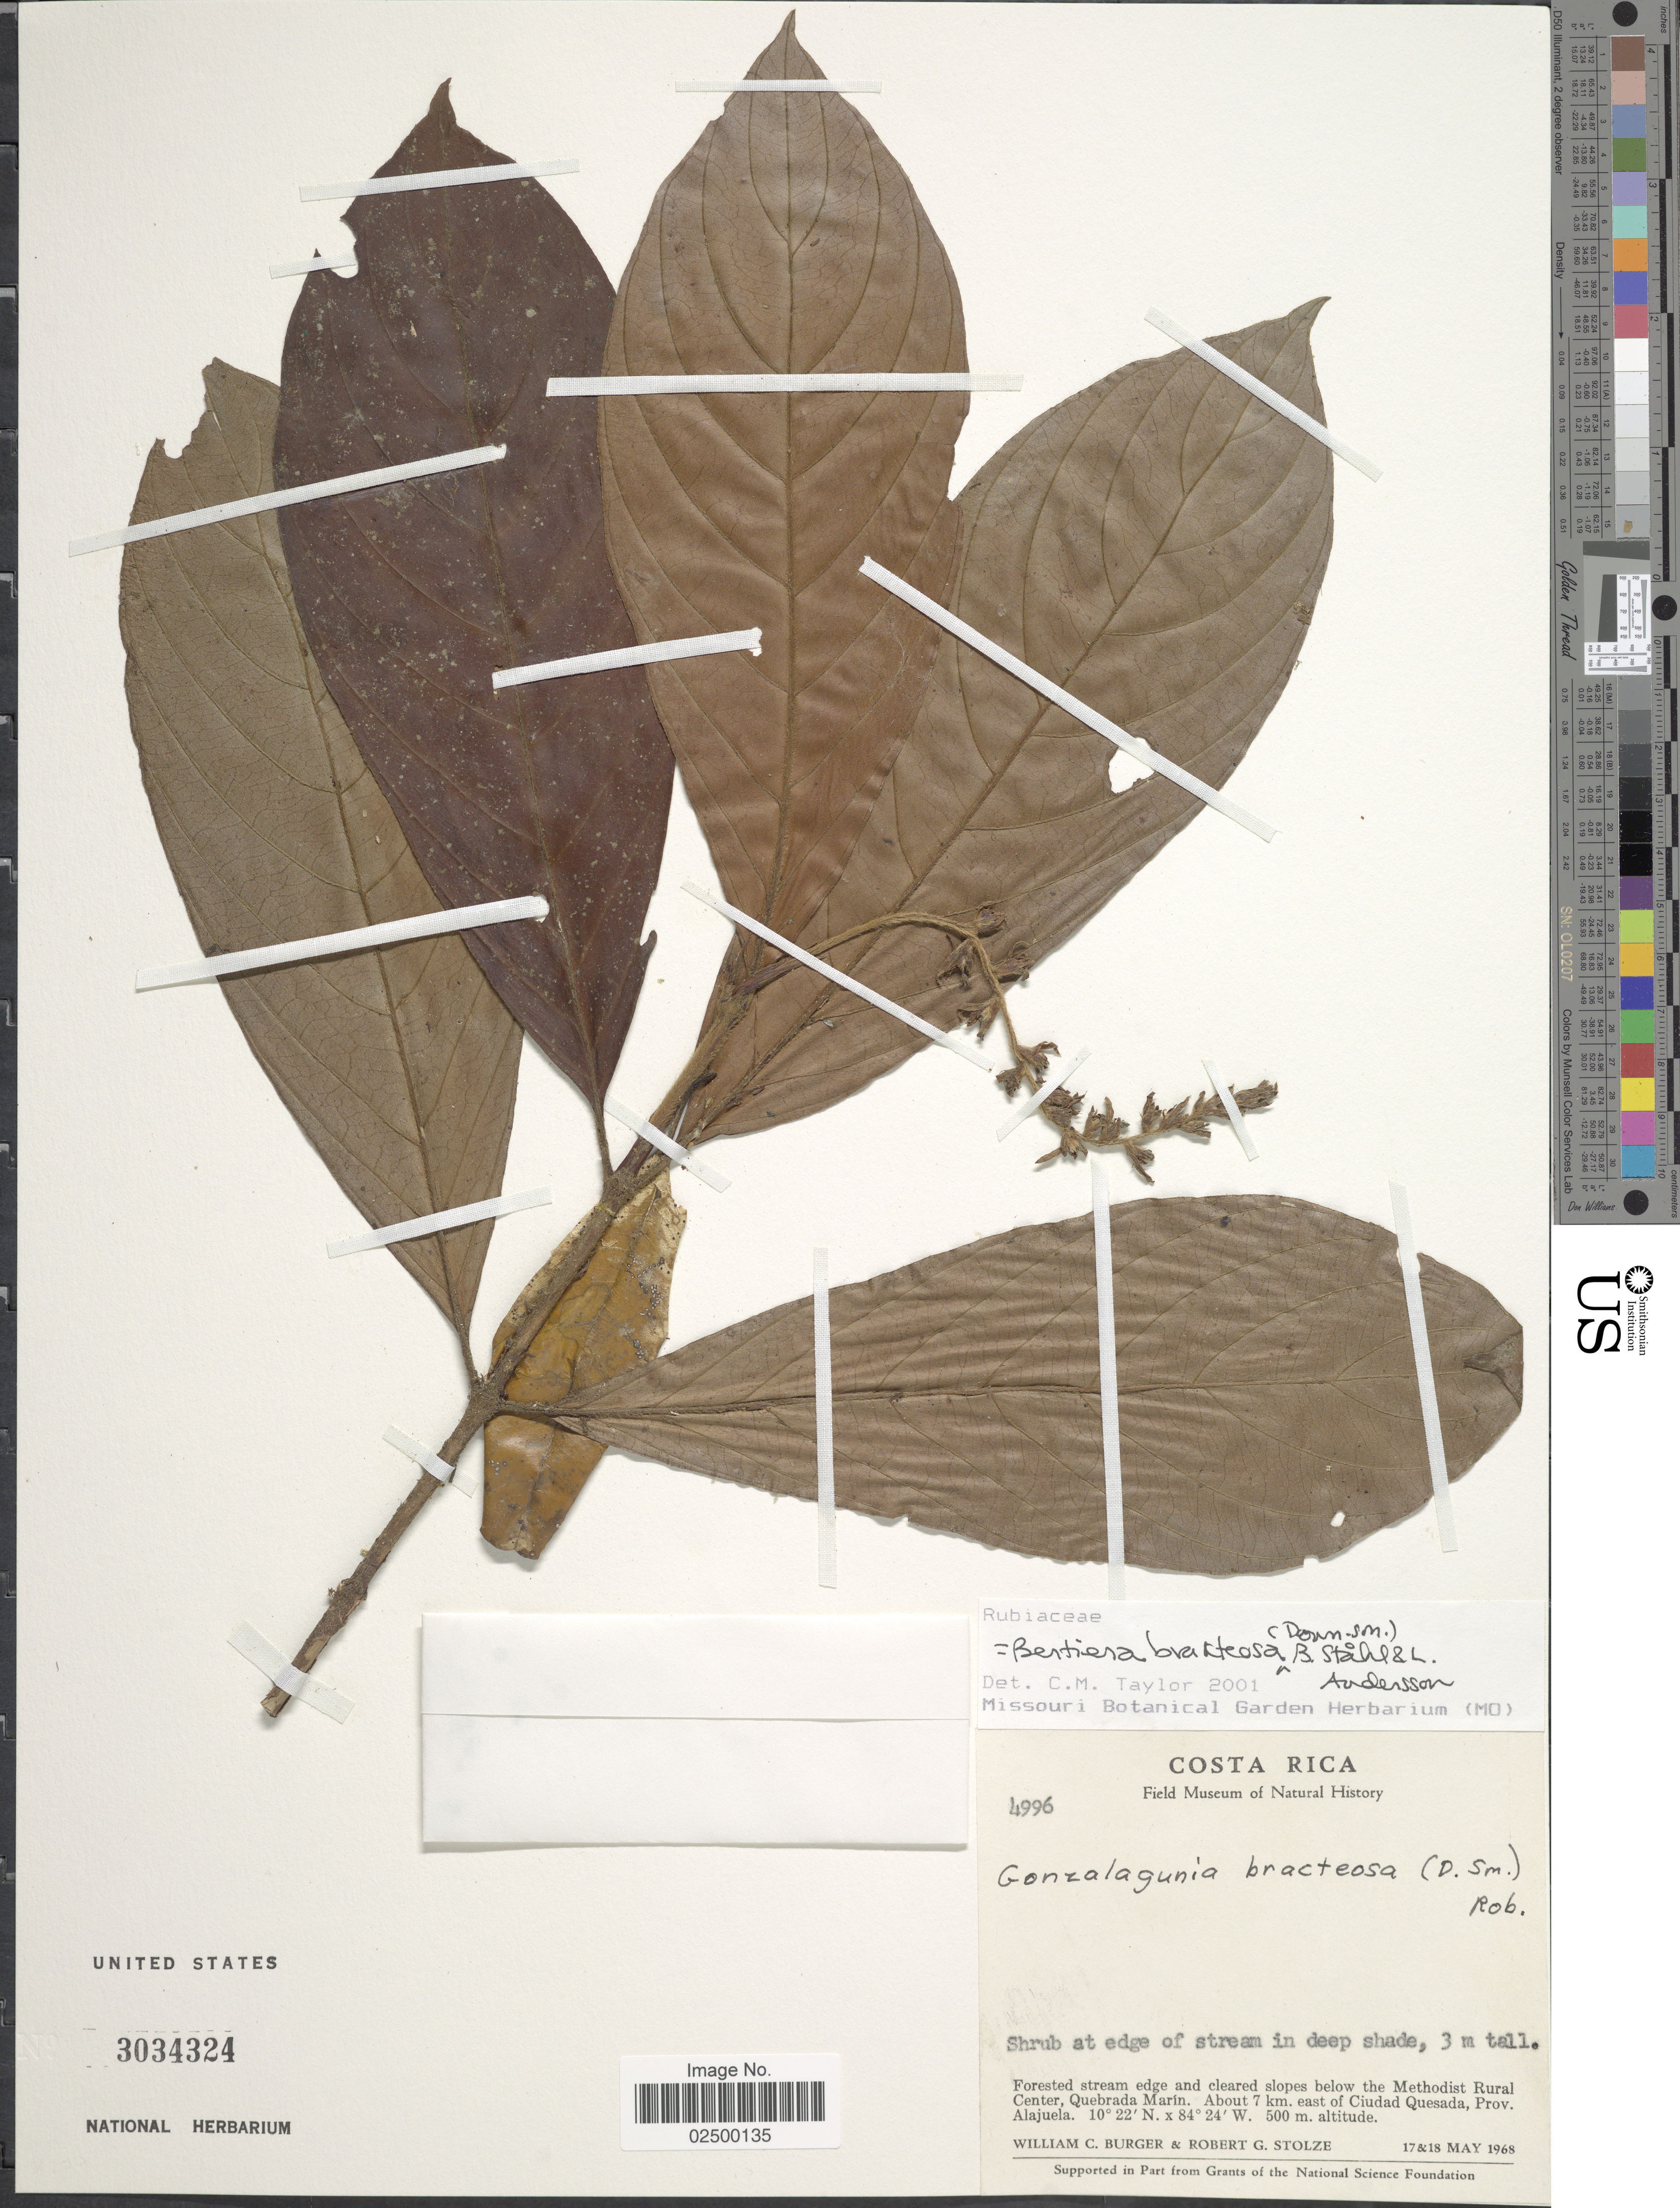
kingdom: Plantae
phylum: Tracheophyta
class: Magnoliopsida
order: Gentianales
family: Rubiaceae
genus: Bertiera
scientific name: Bertiera bracteosa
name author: (Donn. Sm.) B. Ståhl & L. Andersson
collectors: W. Burger & R. G. Stolze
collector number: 4996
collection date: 1968-05-17/1968-05-18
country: Costa Rica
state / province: Alajuela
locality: Forested stream edge and cleared slopes below the Methodist Rural Center, Quebrada Marin, about 7 km. east of Ciudad Quesada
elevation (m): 500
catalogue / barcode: US 3034324